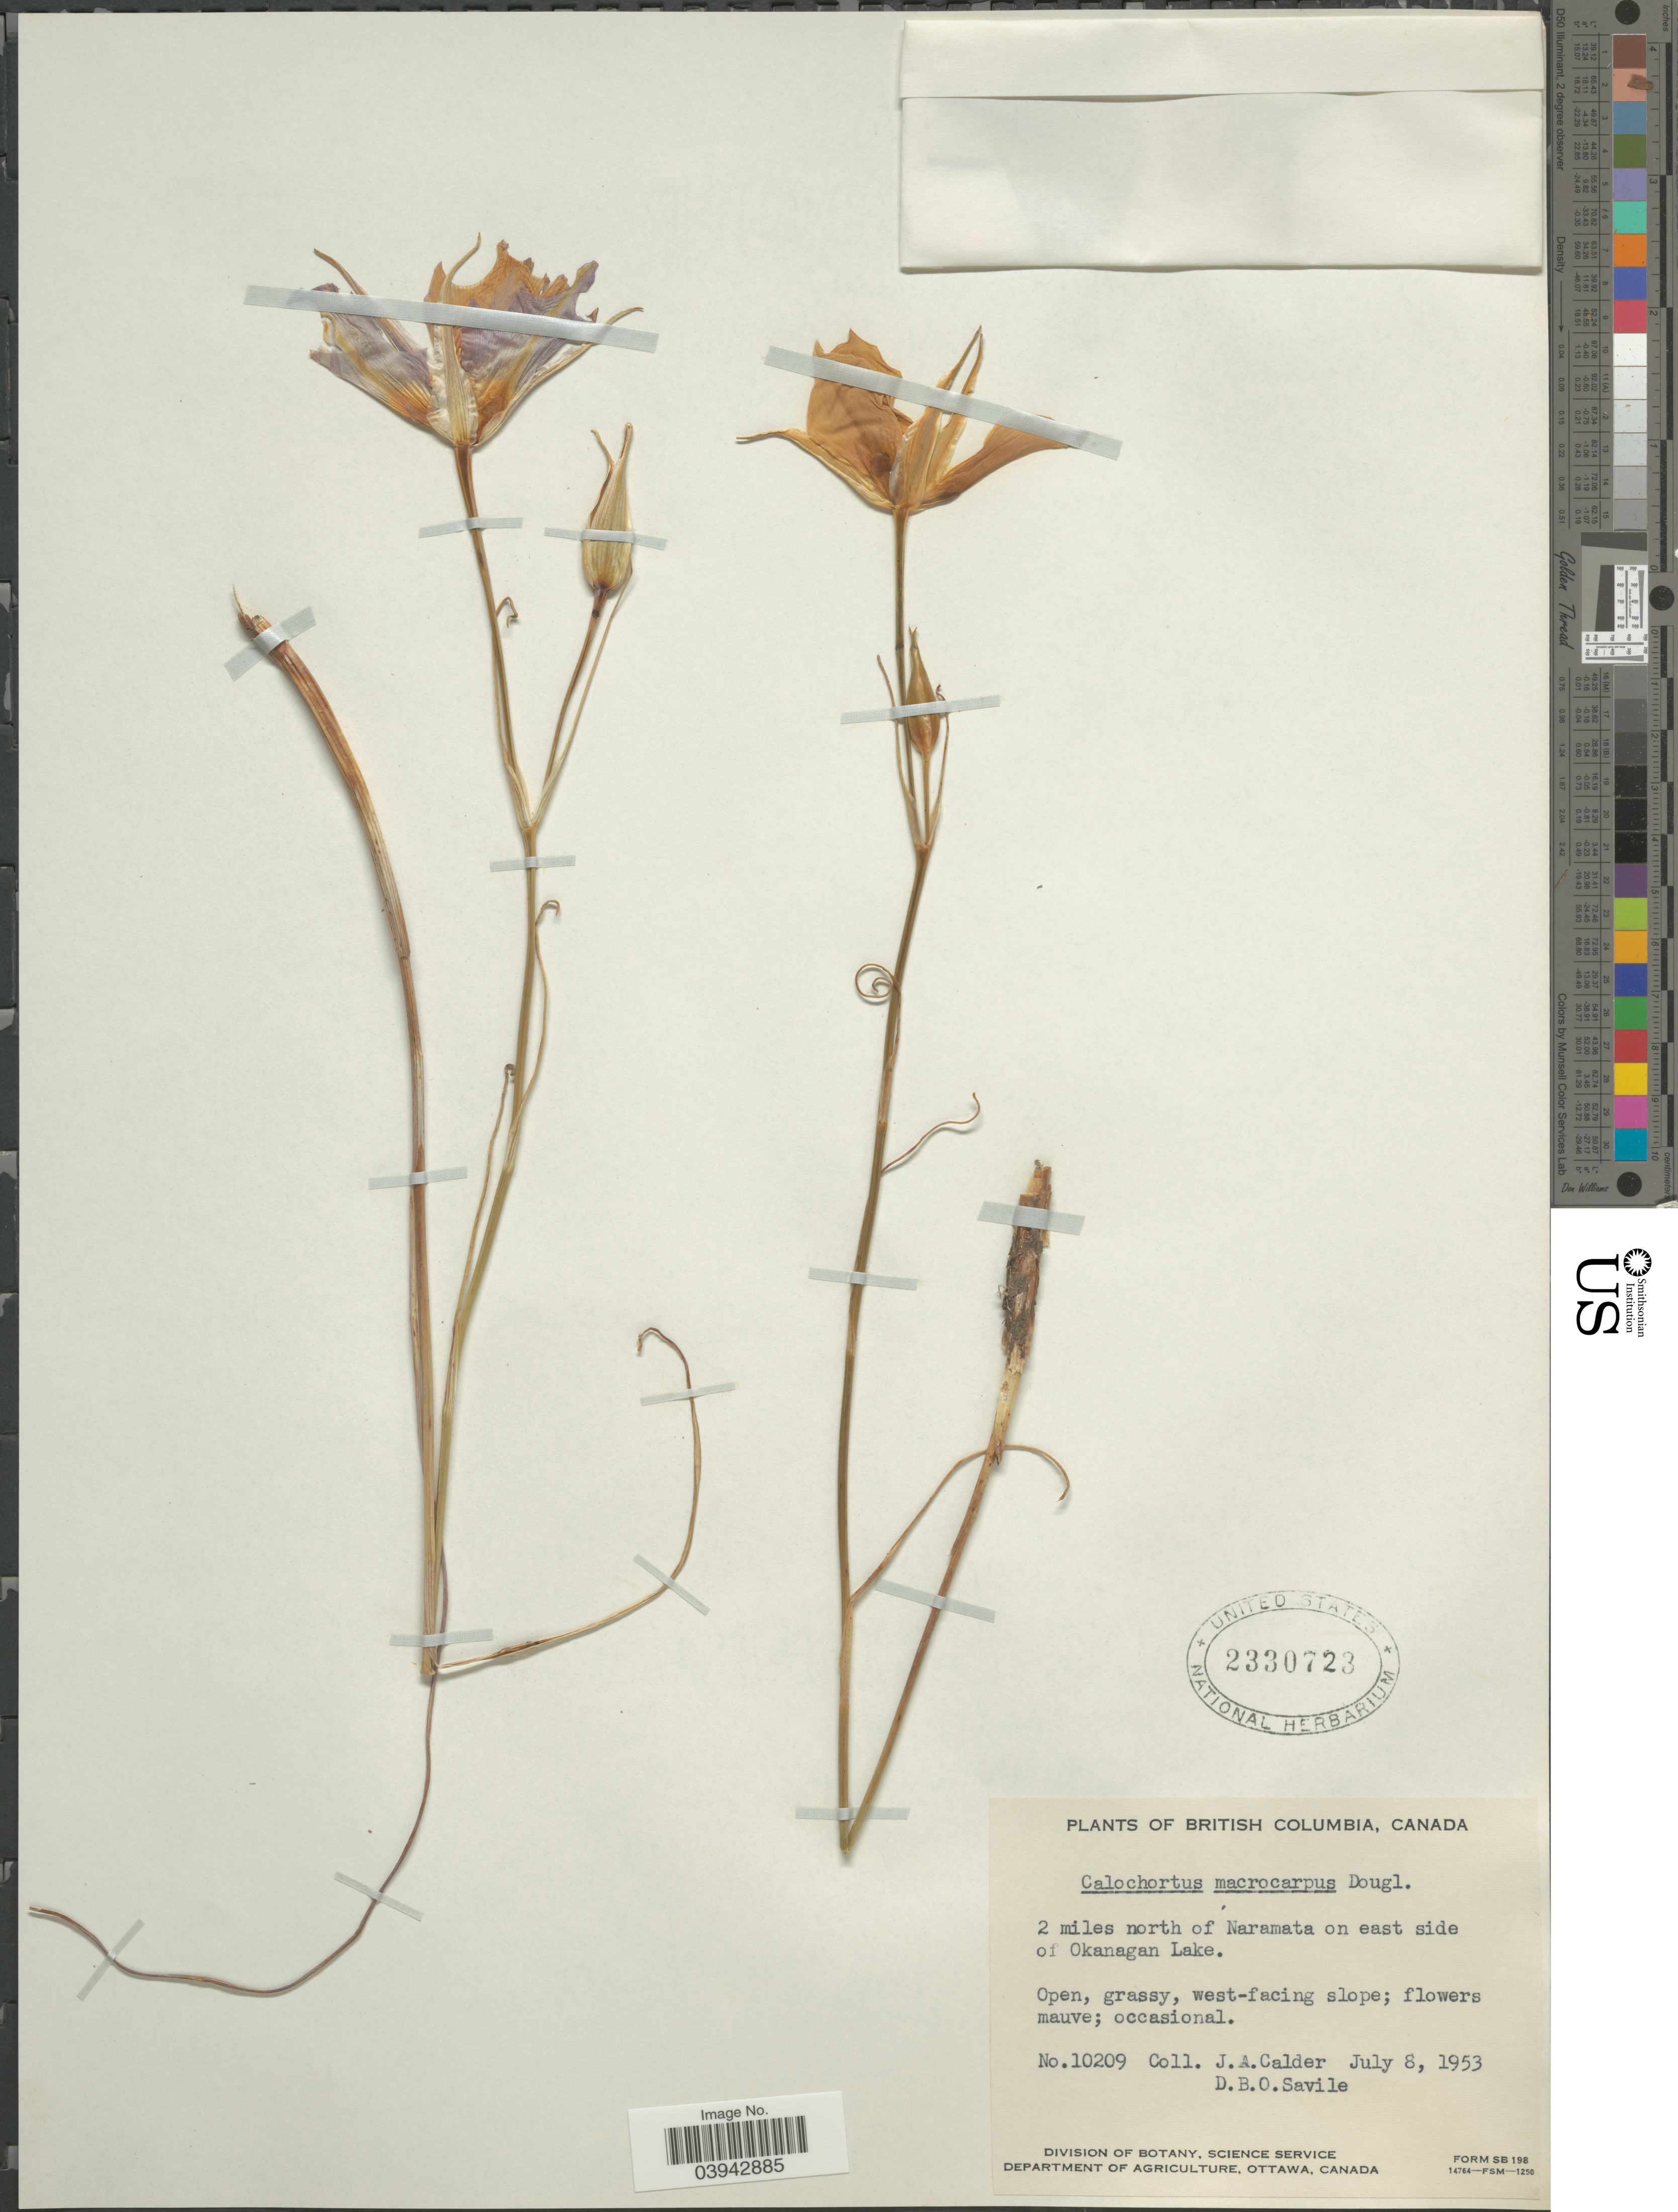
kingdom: Plantae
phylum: Tracheophyta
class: Liliopsida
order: Liliales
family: Liliaceae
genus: Calochortus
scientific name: Calochortus macrocarpus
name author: Douglas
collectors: J. A. Calder & D. Savile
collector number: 10209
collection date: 1953-07-08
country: Canada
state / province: British Columbia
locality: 2 miles north of Naramata on east side of Okanagan Lake. West-facing slope.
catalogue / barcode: US 2330723